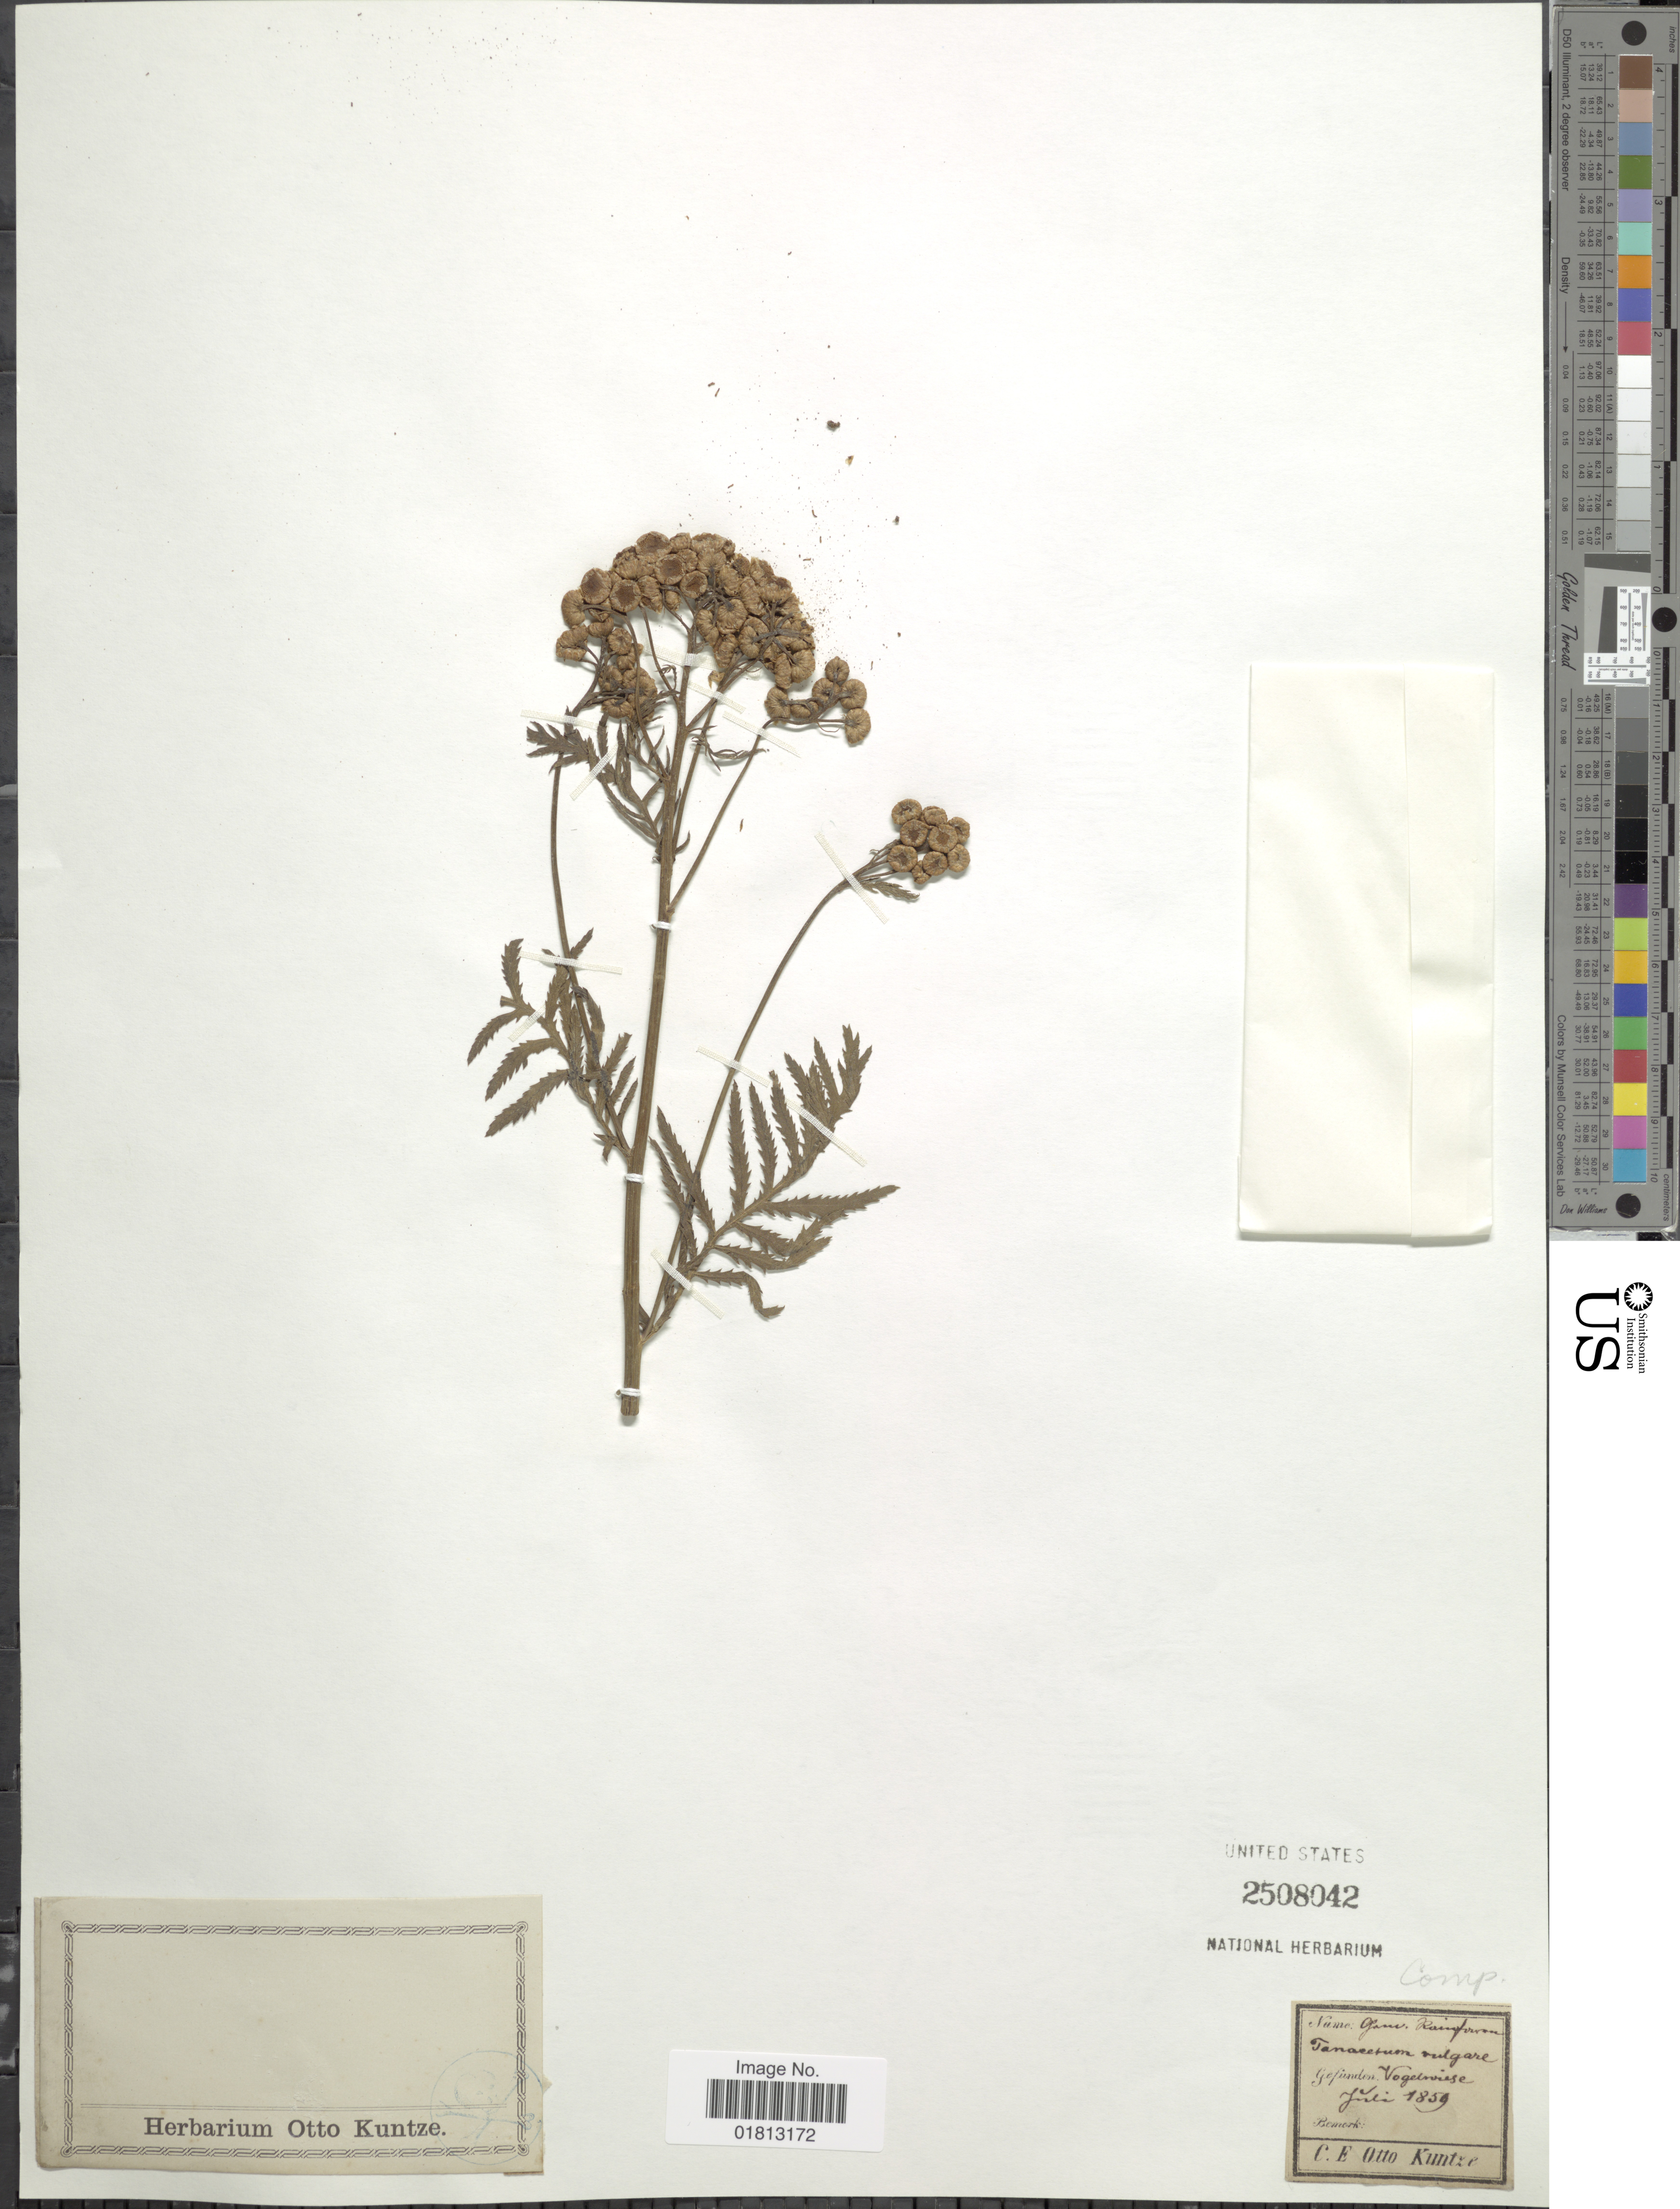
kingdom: Plantae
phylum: Tracheophyta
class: Magnoliopsida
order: Asterales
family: Asteraceae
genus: Tanacetum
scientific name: Tanacetum vulgare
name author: L.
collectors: C.E.O. Kuntze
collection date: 1859-07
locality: Vogelviese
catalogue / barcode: US 2508042